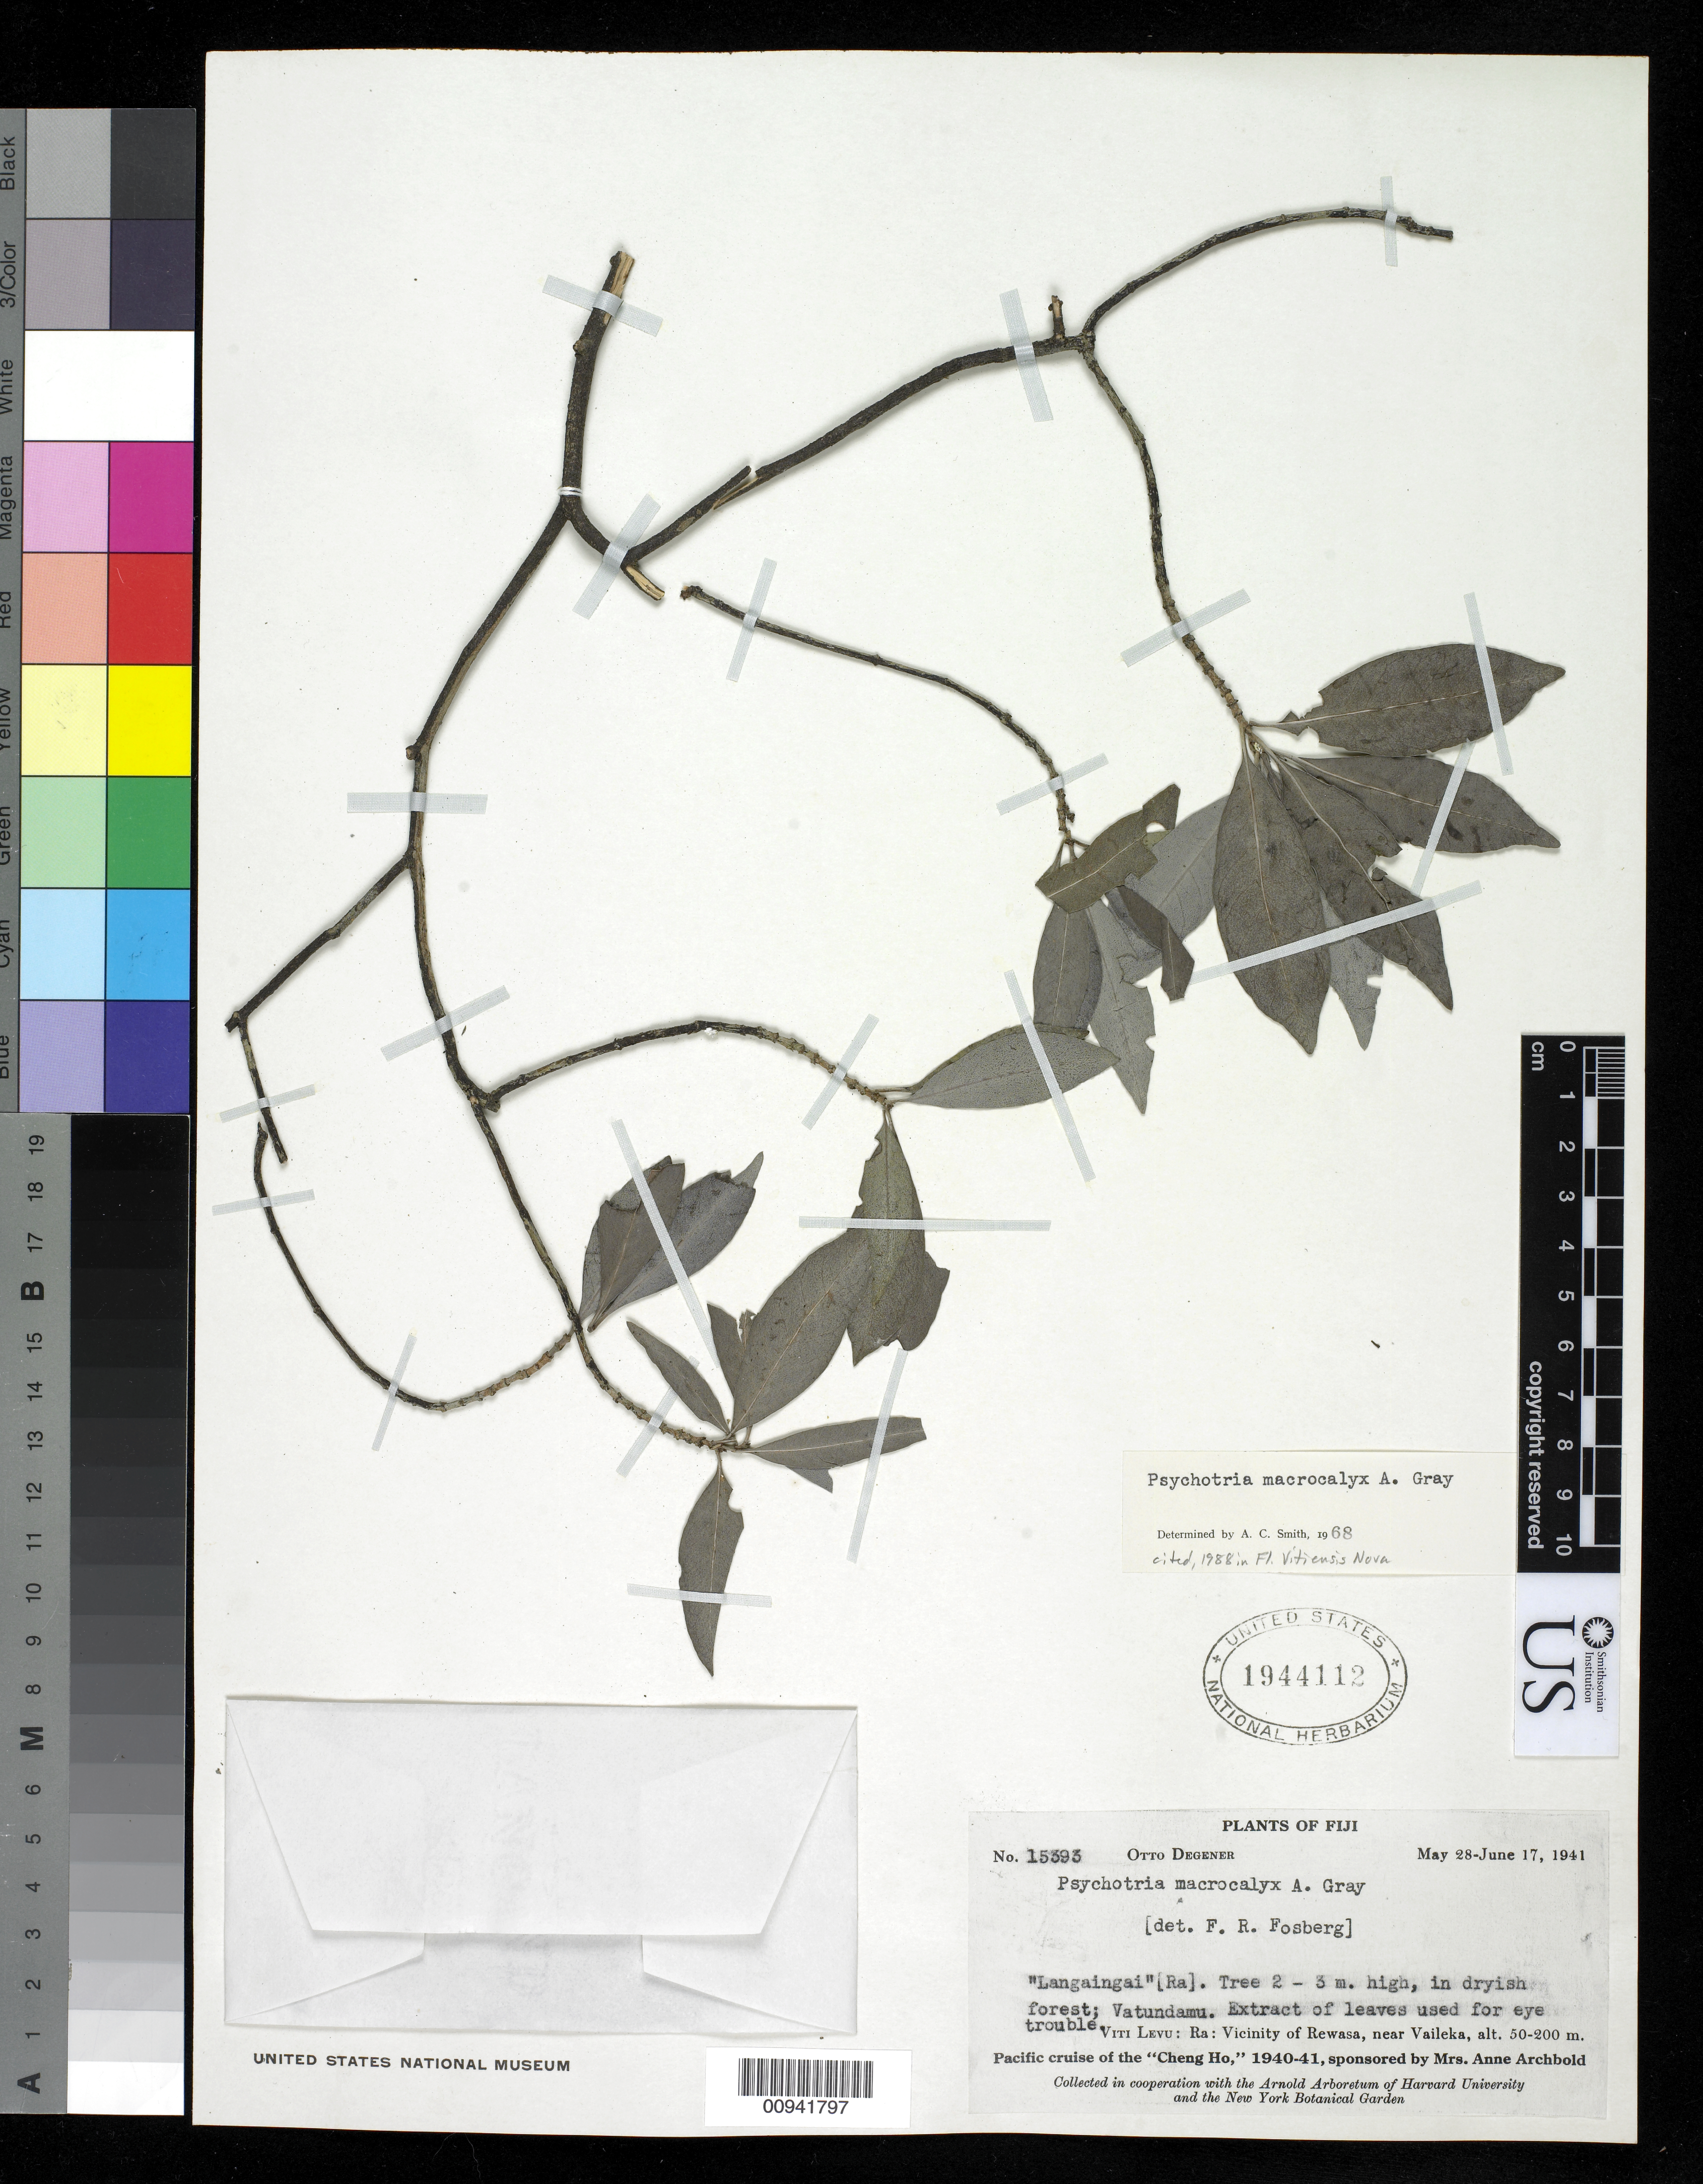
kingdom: Plantae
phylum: Tracheophyta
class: Magnoliopsida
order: Gentianales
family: Rubiaceae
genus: Psychotria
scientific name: Psychotria macrocalyx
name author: A. Gray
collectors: O. Degener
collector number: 15393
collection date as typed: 28 May 1941 to 17 Jun 1941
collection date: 1941-05-28/1941-06-17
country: Fiji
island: Viti Levu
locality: Ra: Vicinity of Rewasa, near Vaileka; Pacific cruise of the Cheng Ho, 1940-1941, sponsored by Mrs. Anne Archbold.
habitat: in dryish forest; Vatundamu.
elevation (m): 50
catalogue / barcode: US 1944112